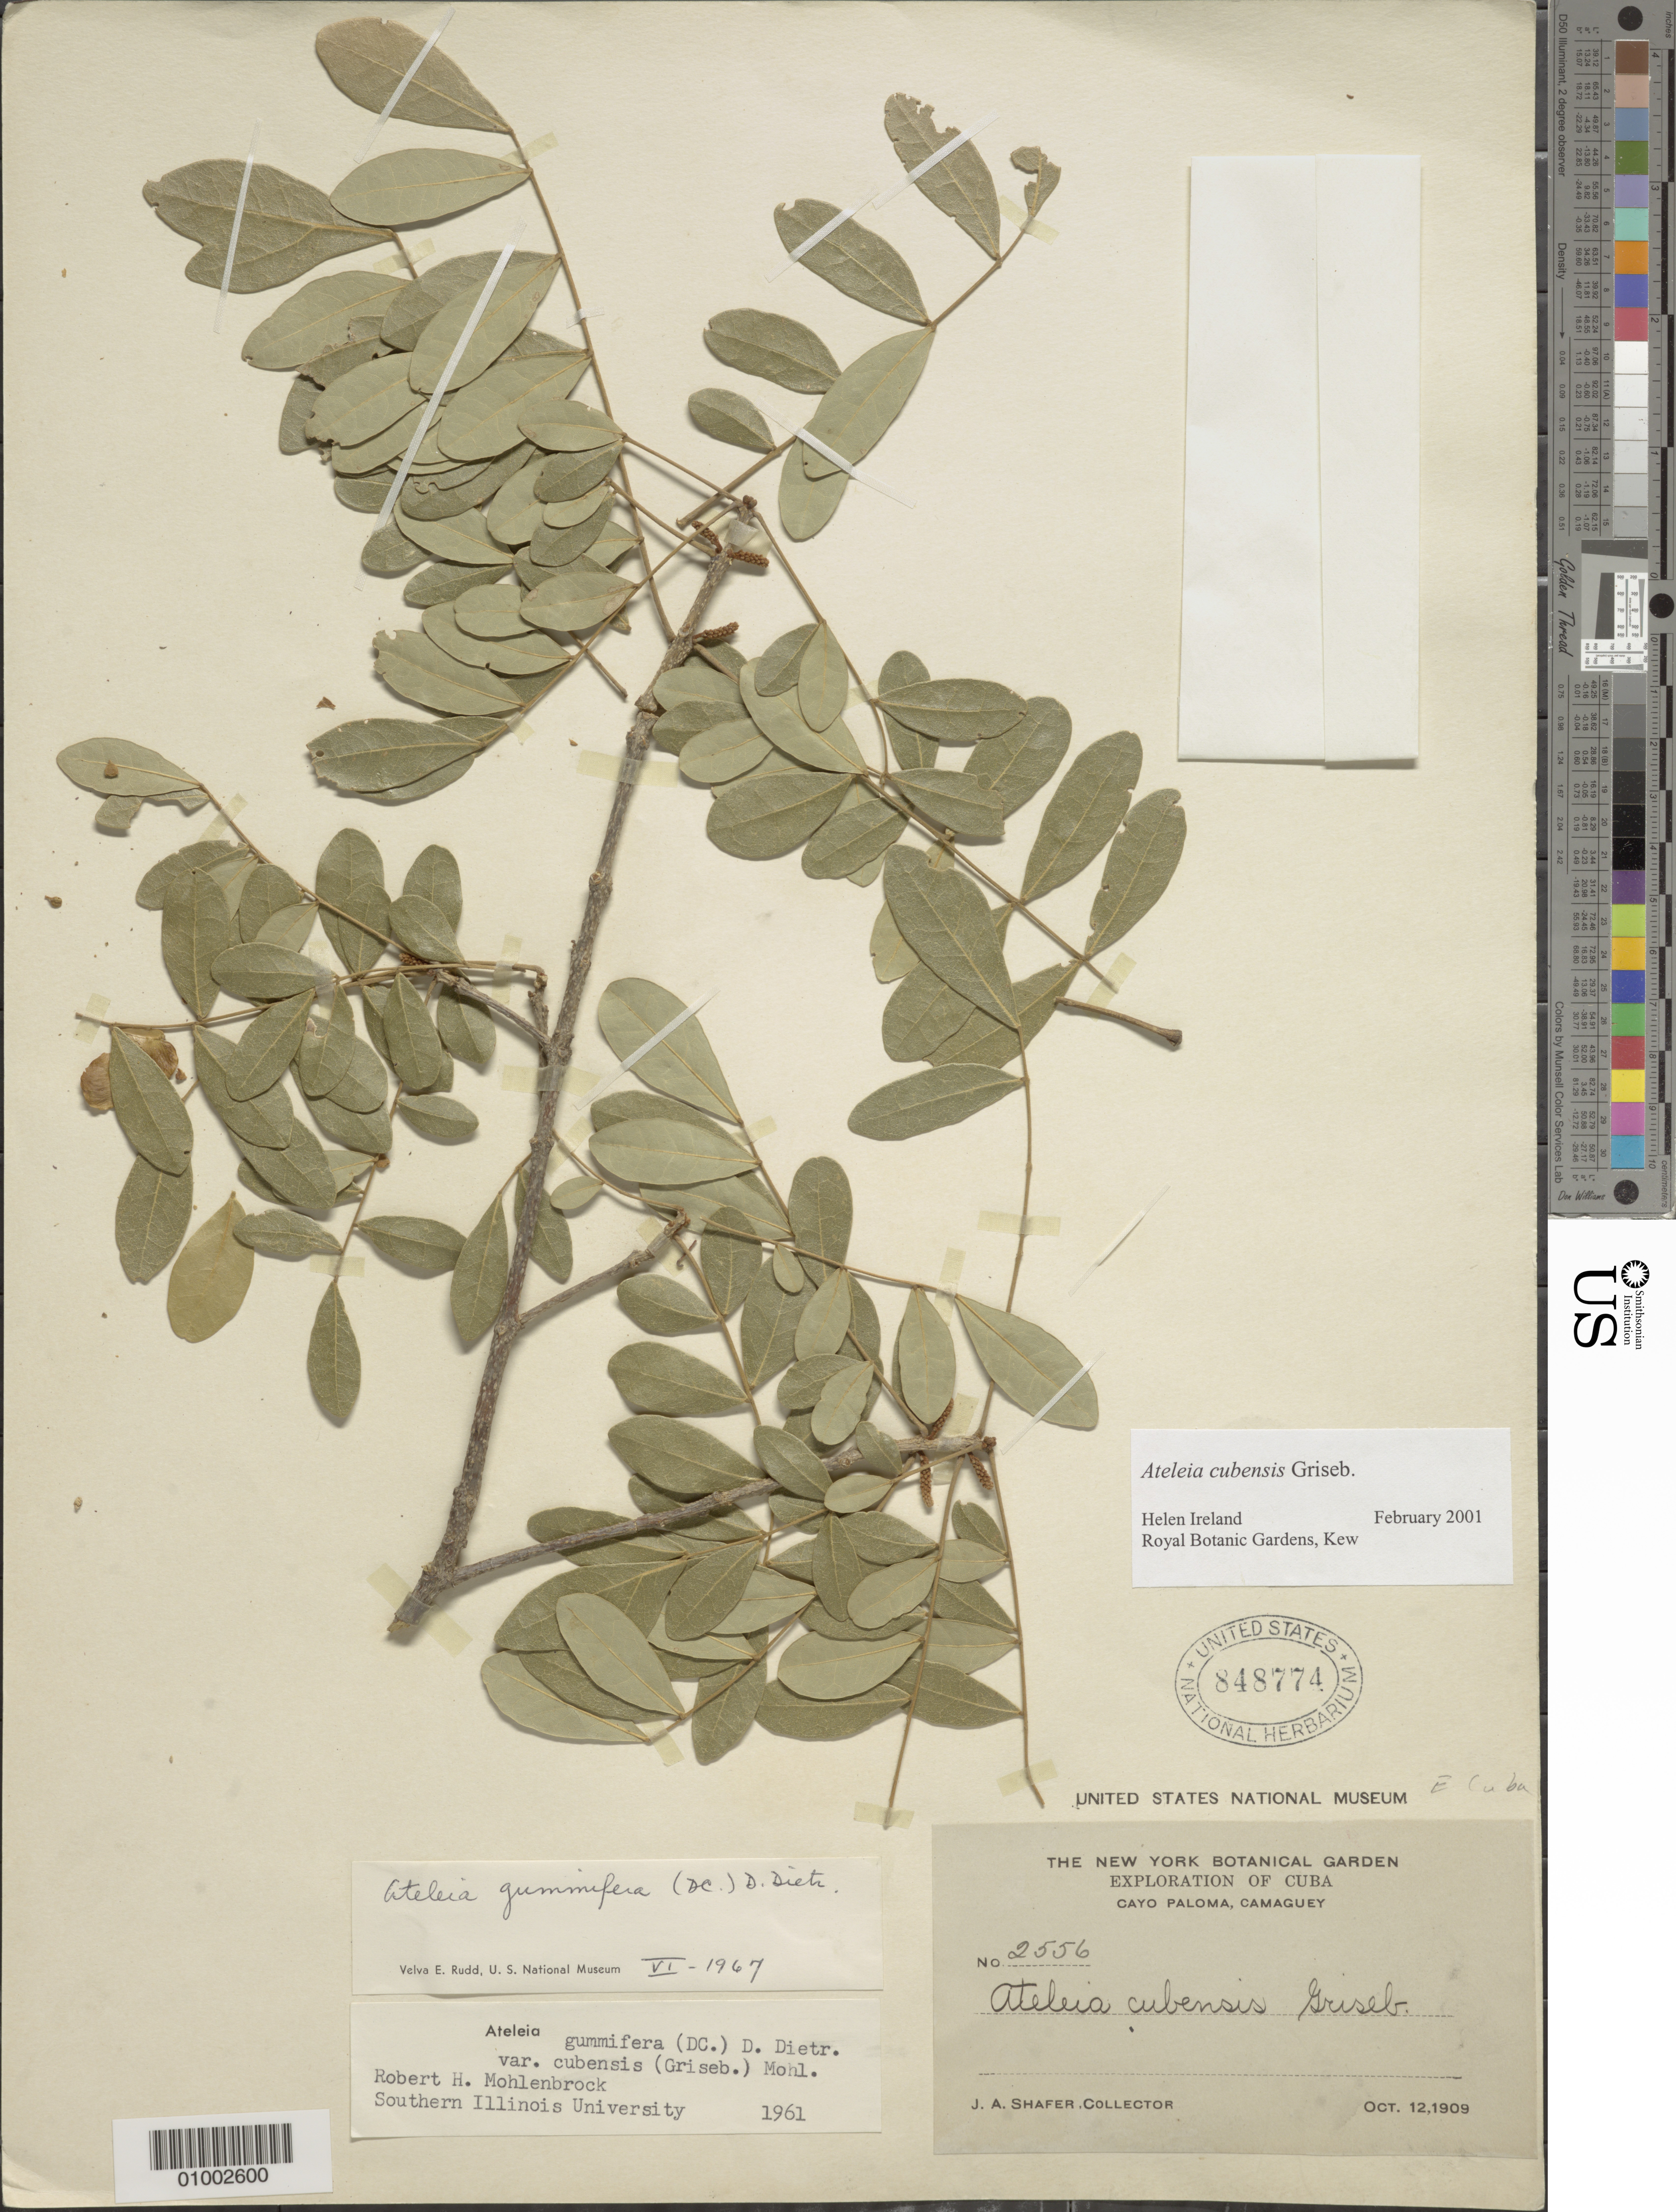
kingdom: Plantae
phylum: Tracheophyta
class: Magnoliopsida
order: Fabales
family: Fabaceae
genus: Ateleia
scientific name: Ateleia gummifera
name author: (Bertero ex DC.) D. Dietr.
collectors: J. A. Shafer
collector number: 2556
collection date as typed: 12 Oct 1909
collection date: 1909-10-12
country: Cuba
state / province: Camagüey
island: Cuba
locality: Cayo Paloma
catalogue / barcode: US 848774